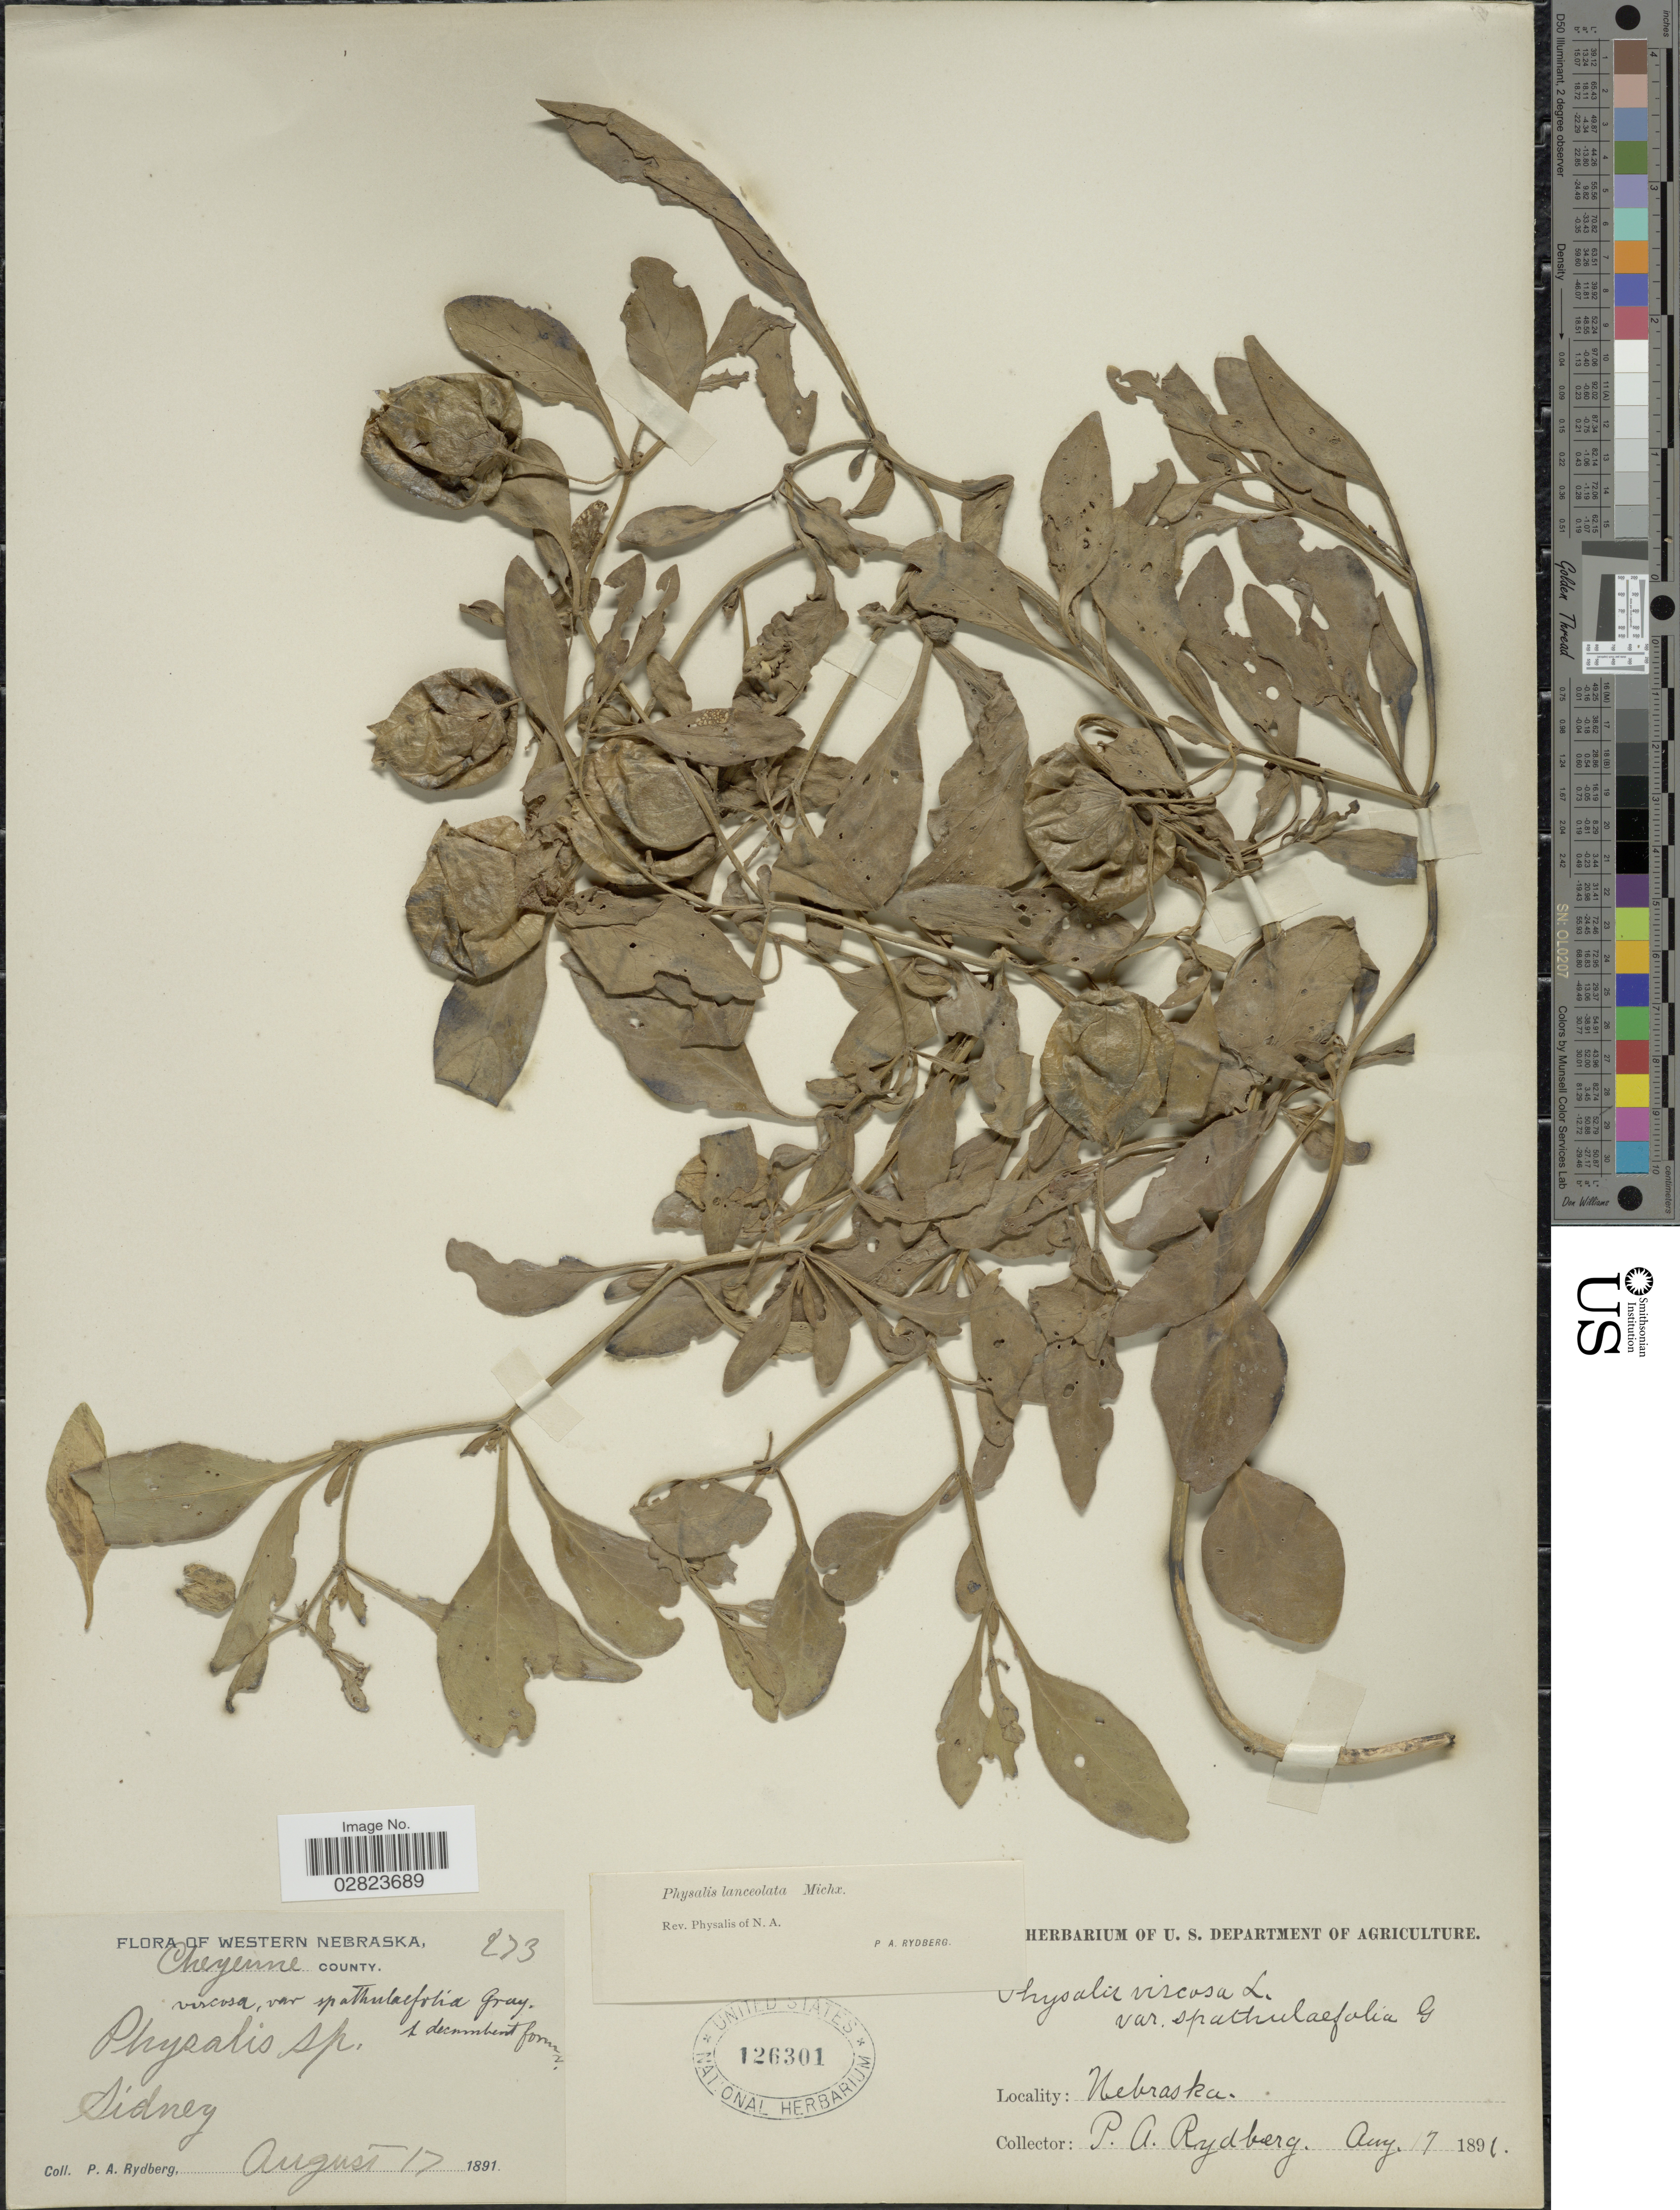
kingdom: Plantae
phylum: Tracheophyta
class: Magnoliopsida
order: Solanales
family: Solanaceae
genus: Physalis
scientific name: Physalis lanceolata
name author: Michx.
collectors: P. A. Rydberg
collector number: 273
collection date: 1891-08-17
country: United States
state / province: Nebraska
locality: Western Nebraska. Cheyenne County. Sidney.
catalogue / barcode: US 126301